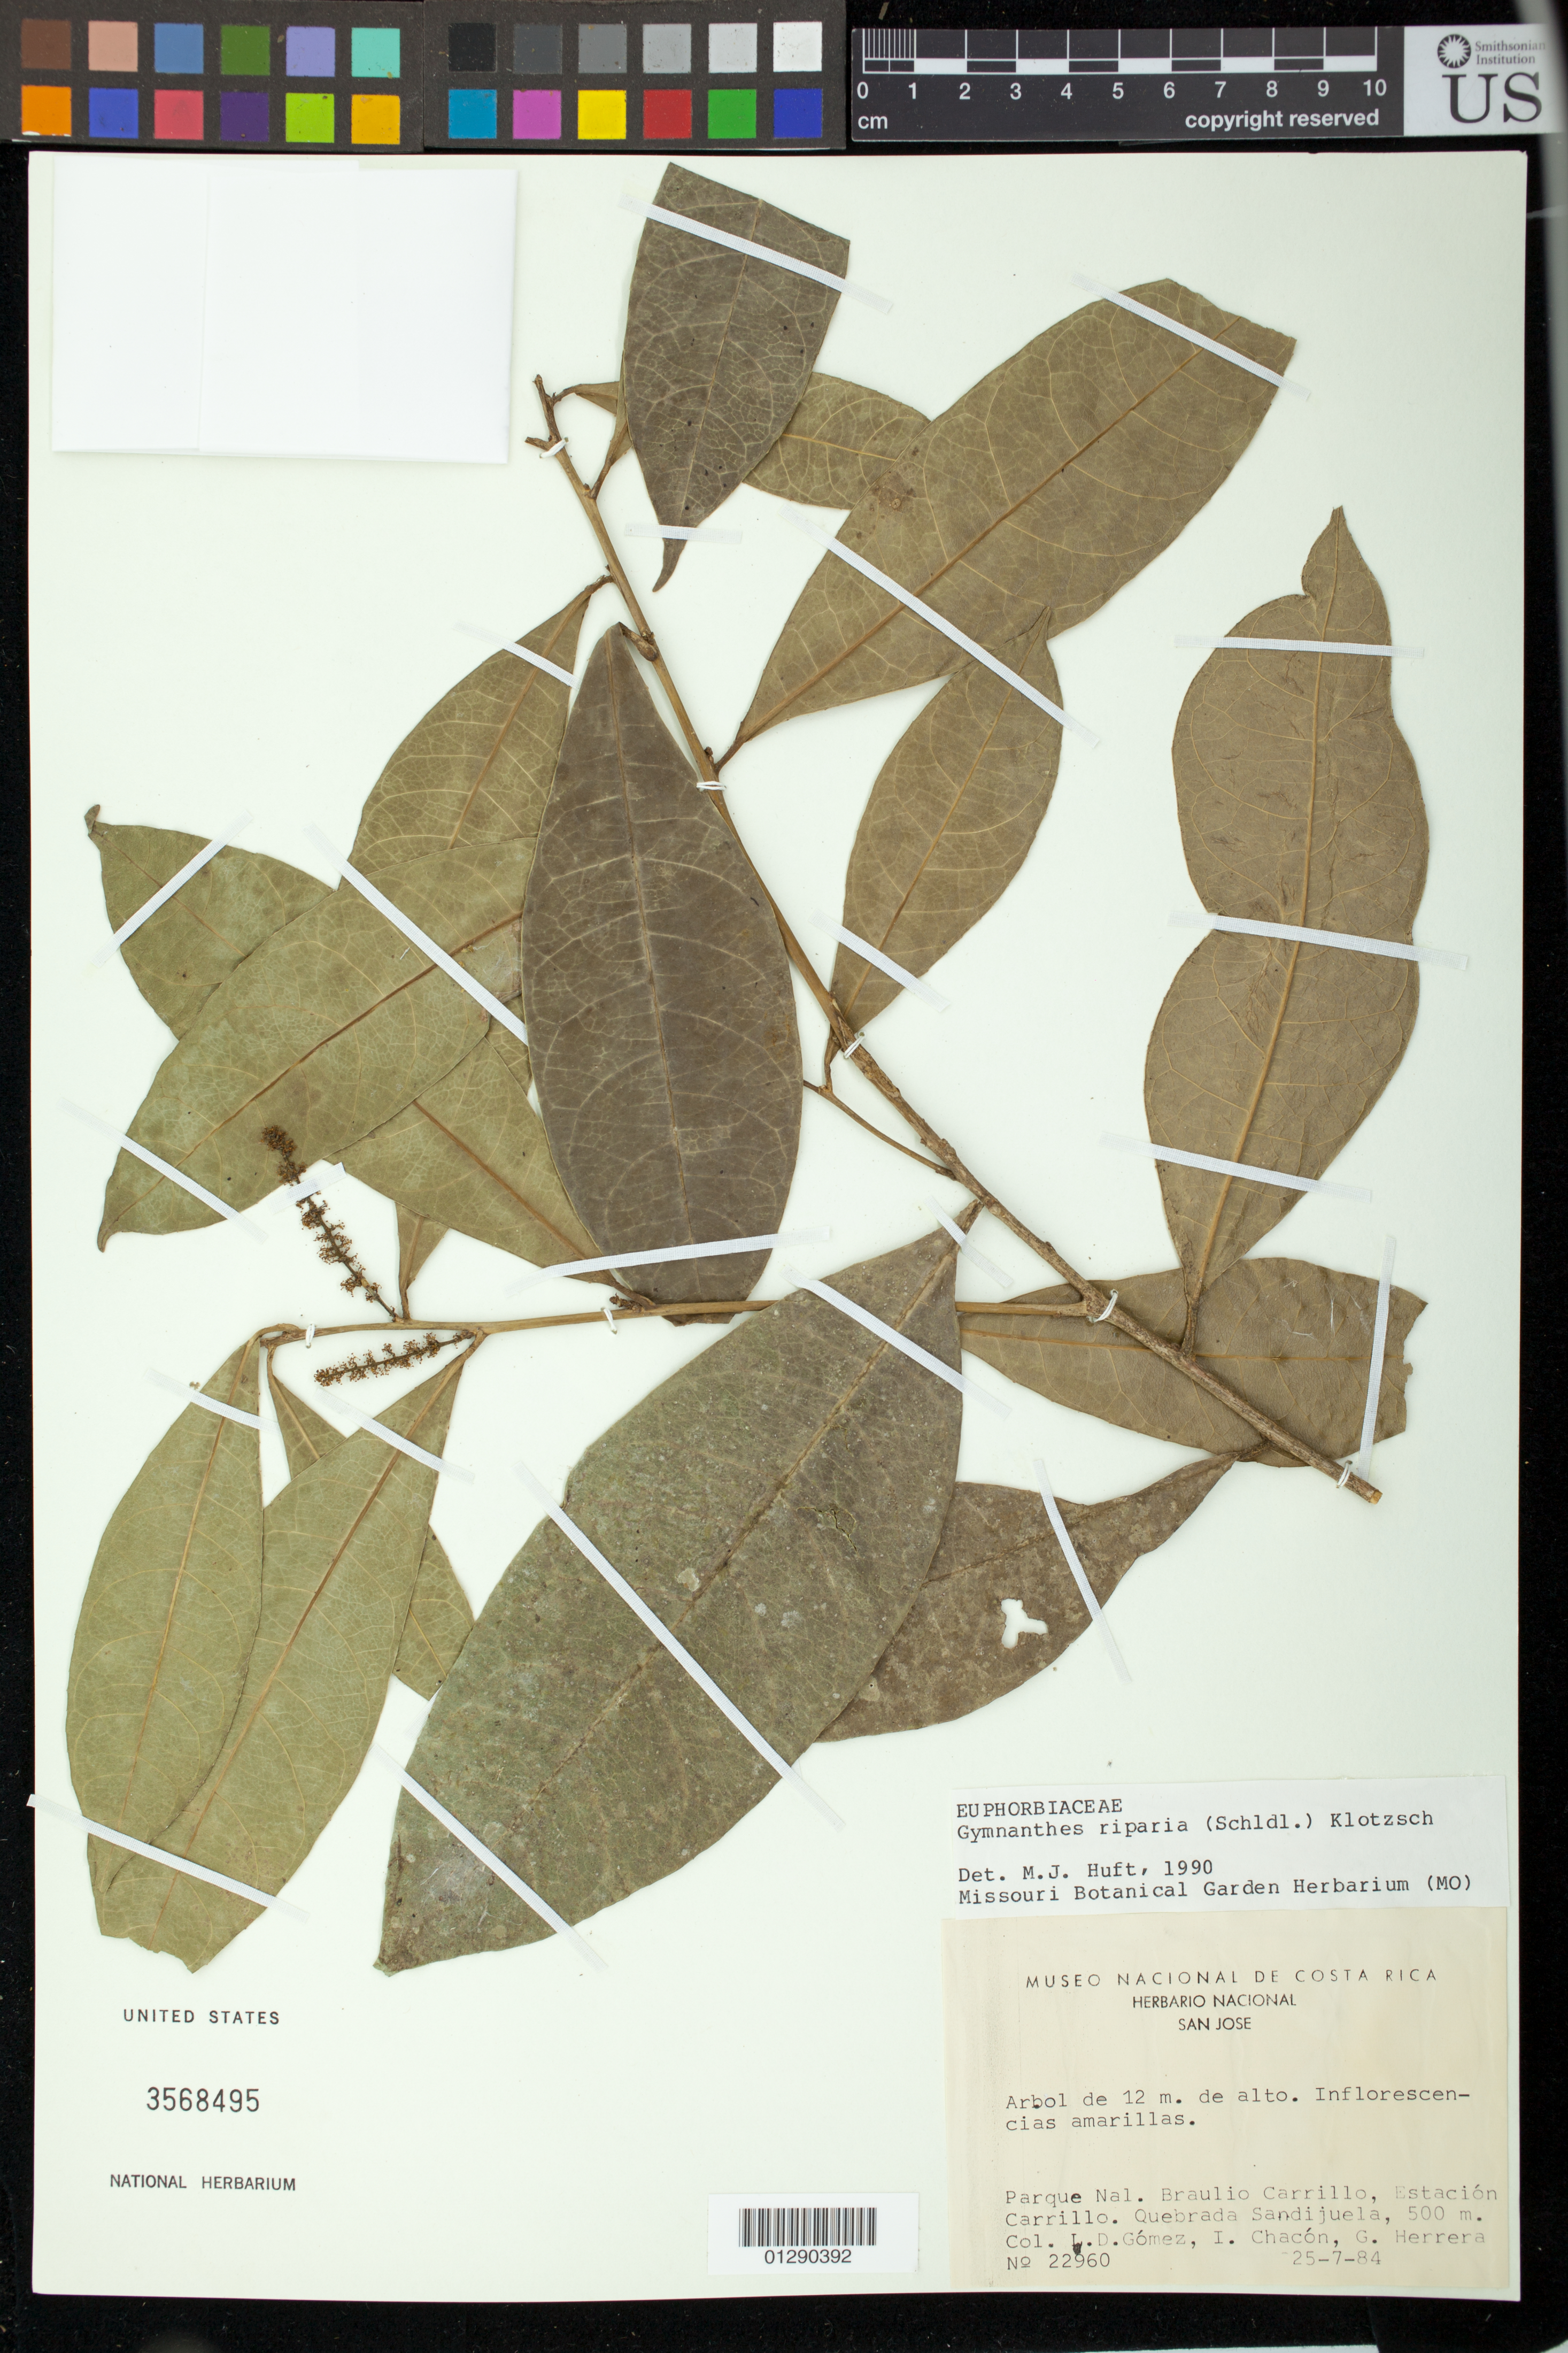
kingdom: Plantae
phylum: Tracheophyta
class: Magnoliopsida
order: Malpighiales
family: Euphorbiaceae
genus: Gymnanthes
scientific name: Gymnanthes lucida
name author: Sw.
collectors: L. Gomez, I. Chacón & G. Herrera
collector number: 22960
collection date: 1984-07-25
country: Costa Rica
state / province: San Jose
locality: Parque Nal. Braulio Carrillo, Estacion Carrillo. Quebrada Sandijuela.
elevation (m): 500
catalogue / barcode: US 3568495